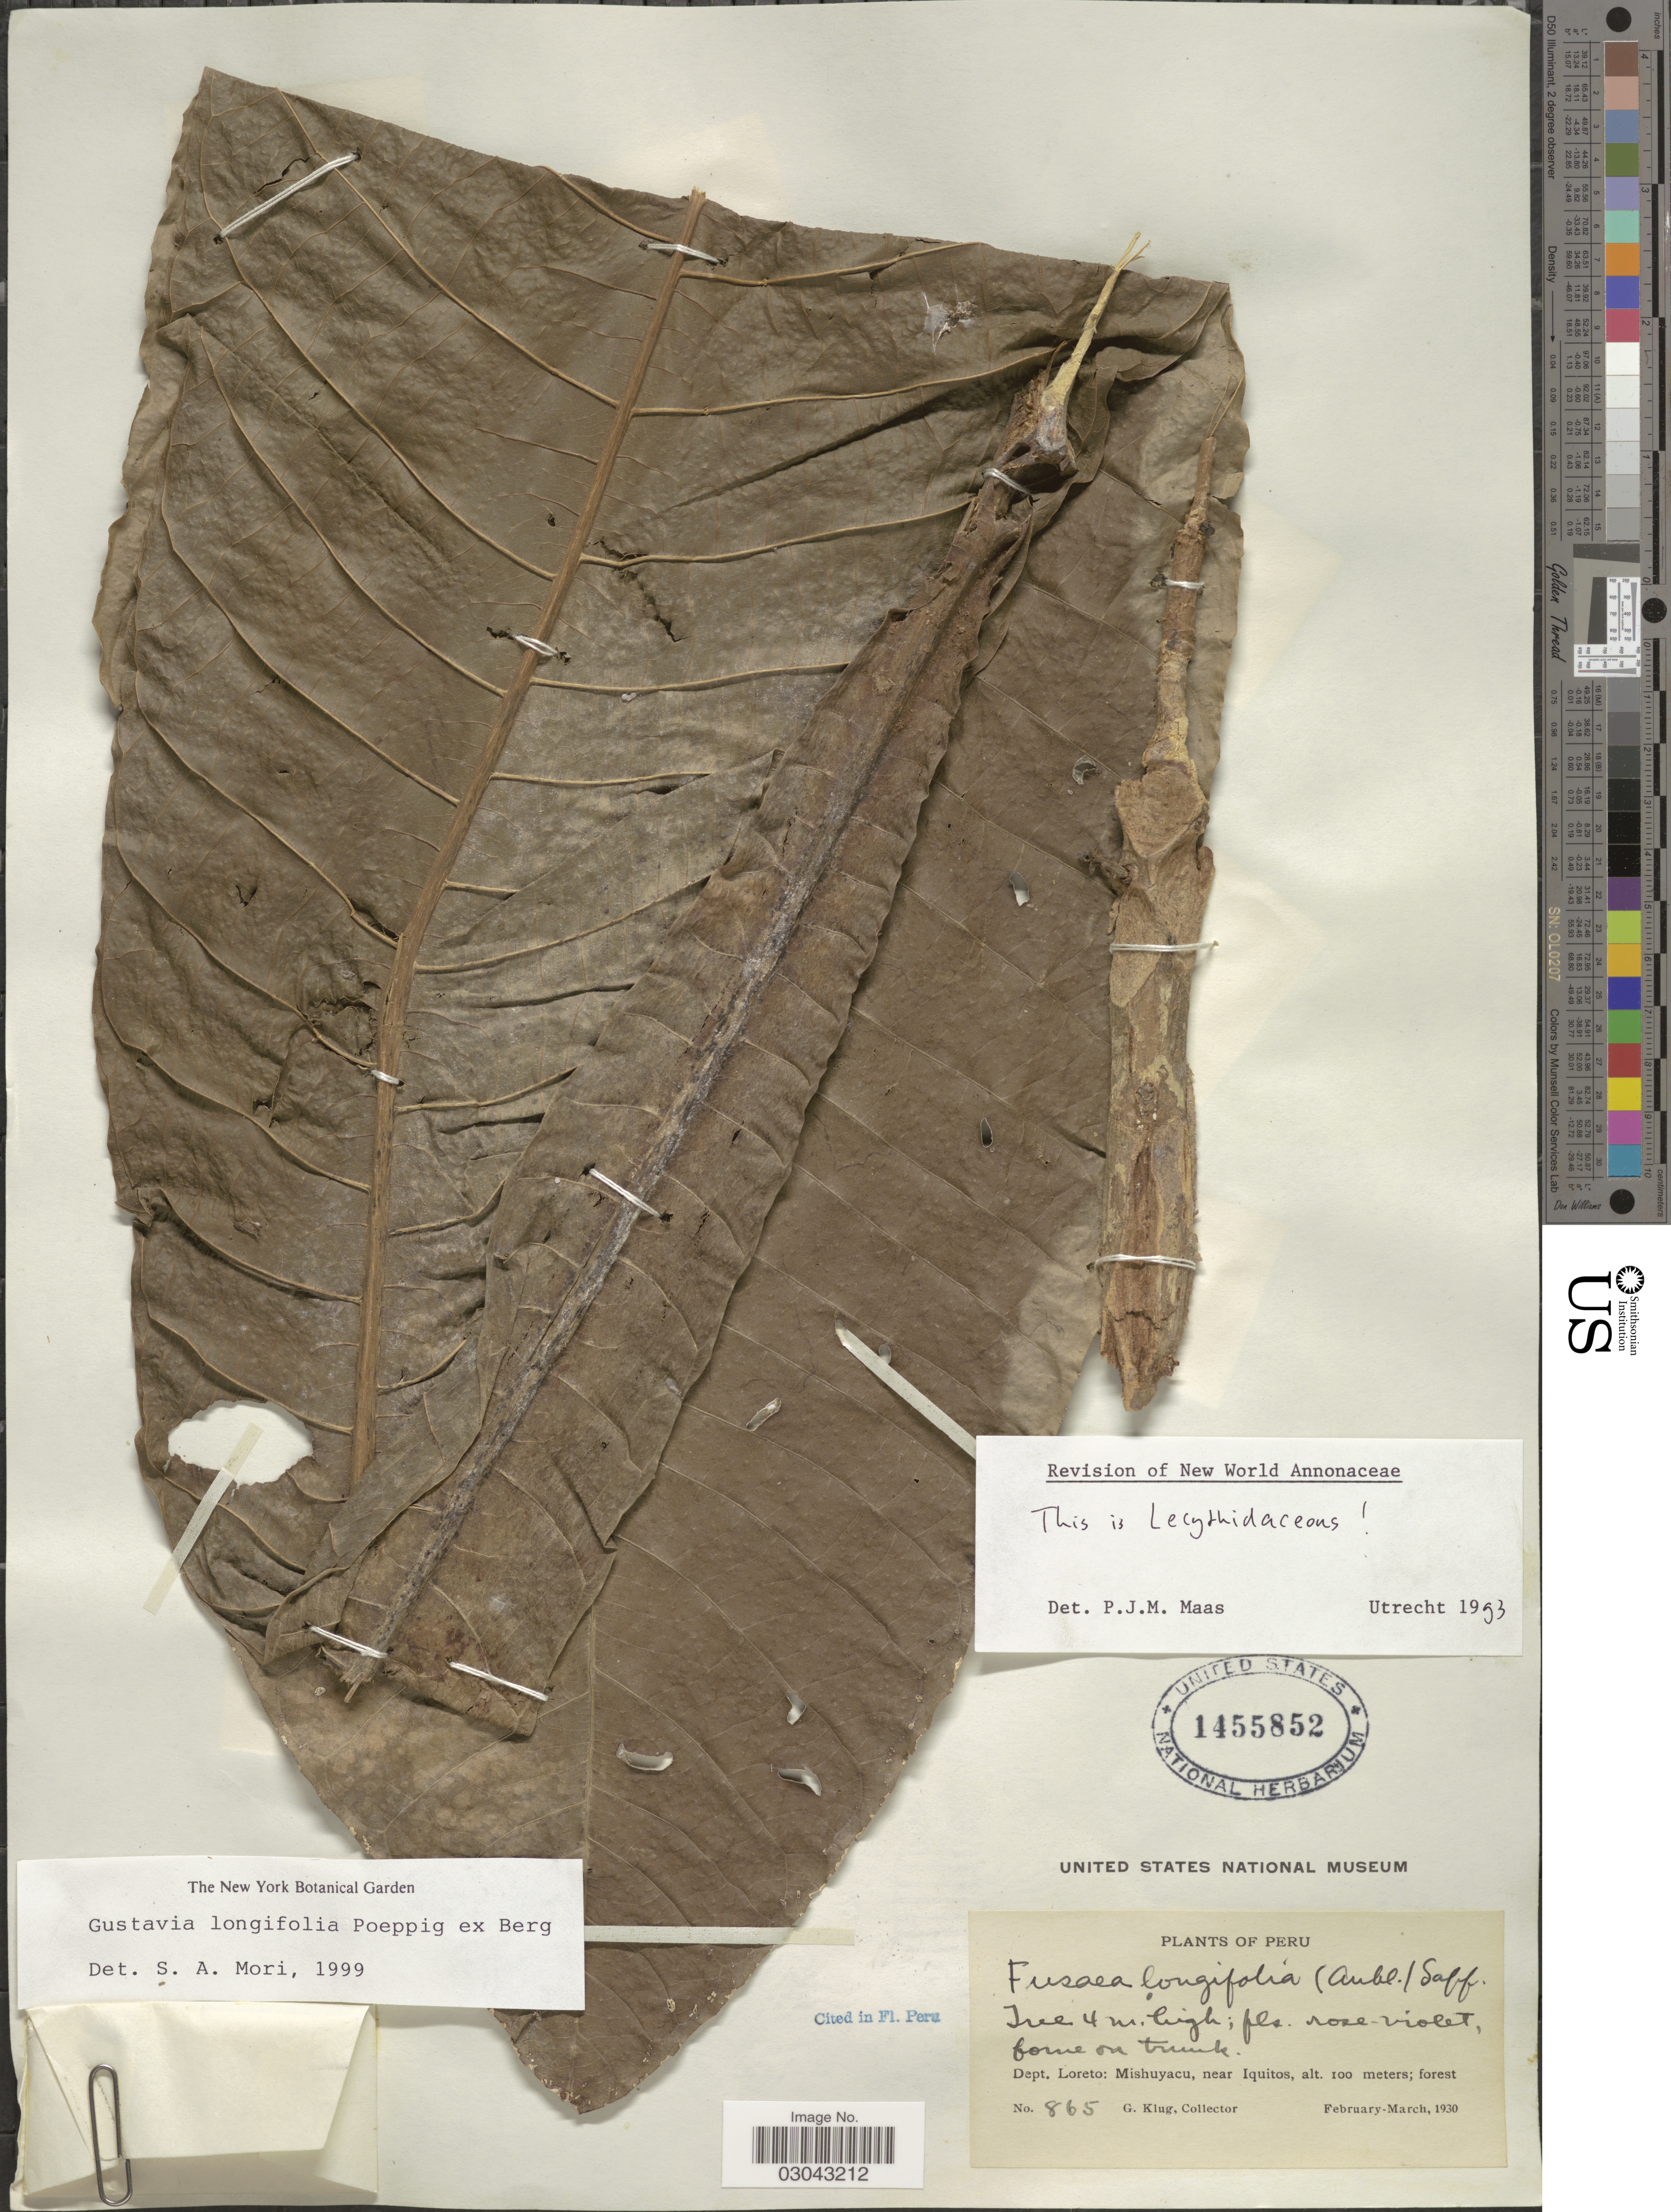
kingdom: Plantae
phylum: Tracheophyta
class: Magnoliopsida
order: Ericales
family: Lecythidaceae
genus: Gustavia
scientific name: Gustavia longifolia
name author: Poepp. ex O. Berg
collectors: G. Klug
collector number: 865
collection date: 1930-02/1930-03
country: Peru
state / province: Loreto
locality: Dept. Loreto: Mishuyacu, near Iquitos.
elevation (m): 100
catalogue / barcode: US 1455852